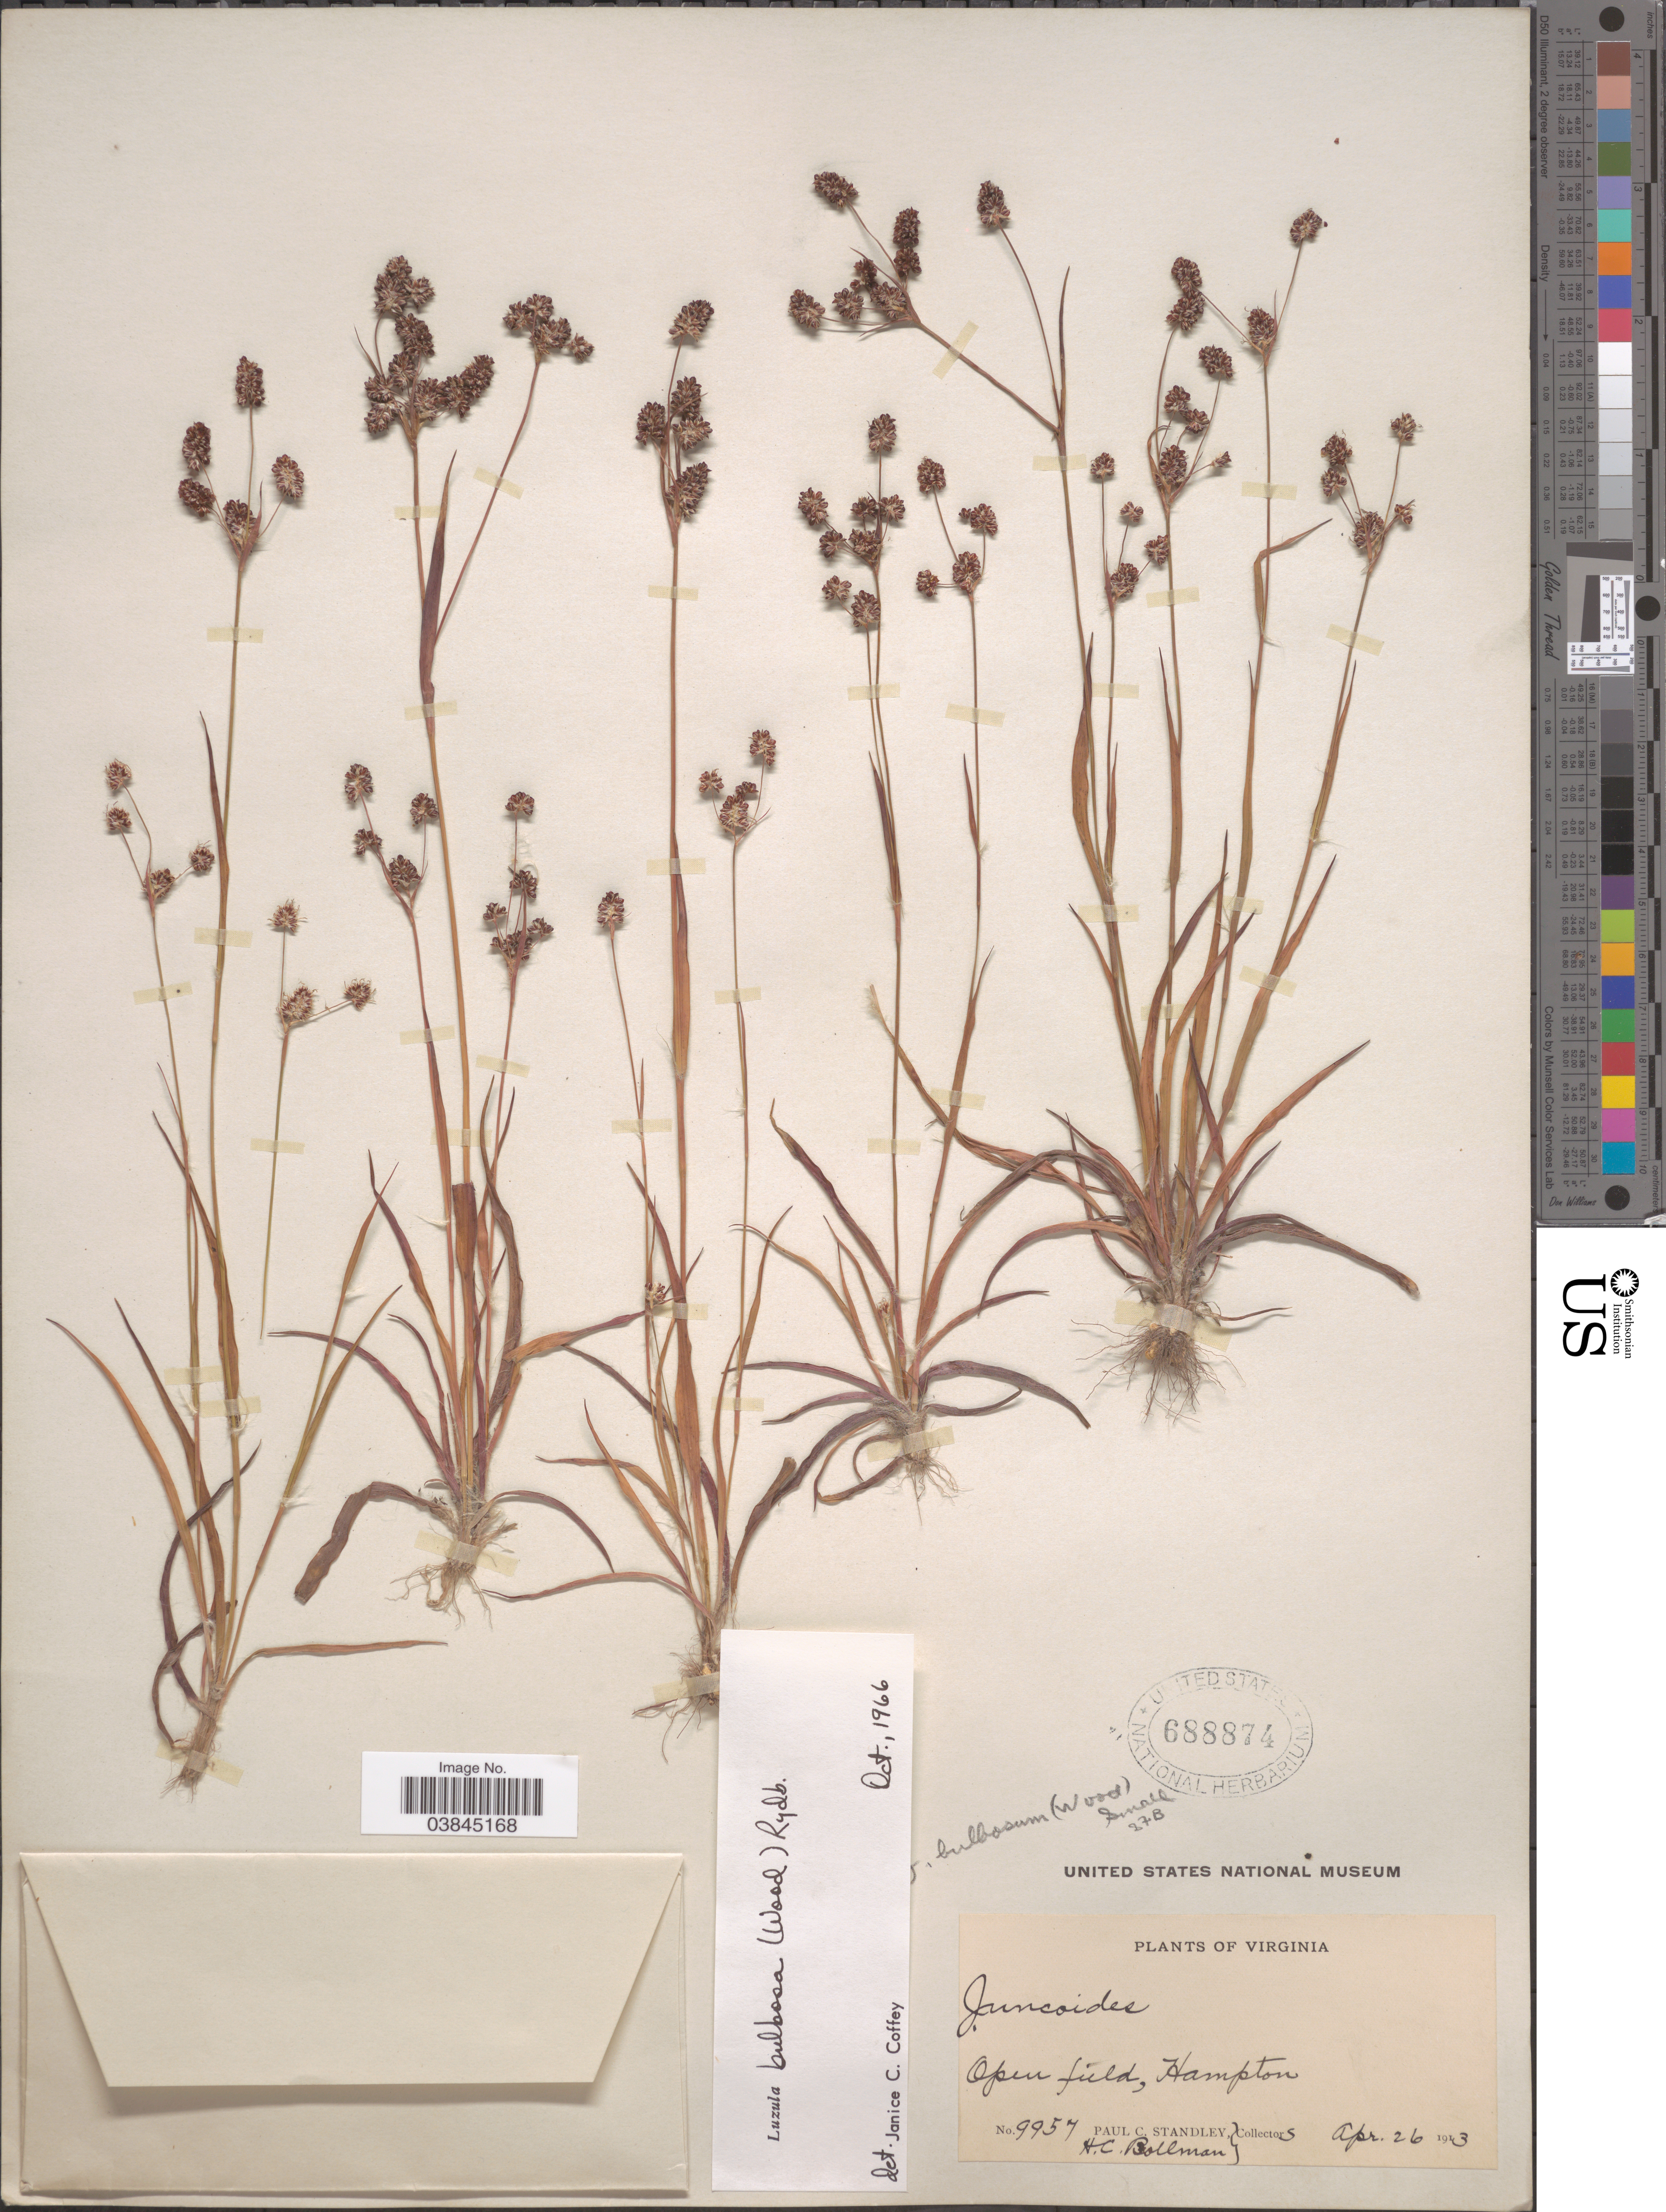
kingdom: Plantae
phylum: Tracheophyta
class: Liliopsida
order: Poales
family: Juncaceae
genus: Luzula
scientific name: Luzula bulbosa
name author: (Alph. Wood) Smyth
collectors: P. C. Standley & H. C. Bollman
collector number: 9957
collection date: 1913-04-26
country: United States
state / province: Virginia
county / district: City of Hampton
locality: Hampton.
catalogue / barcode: US 688874